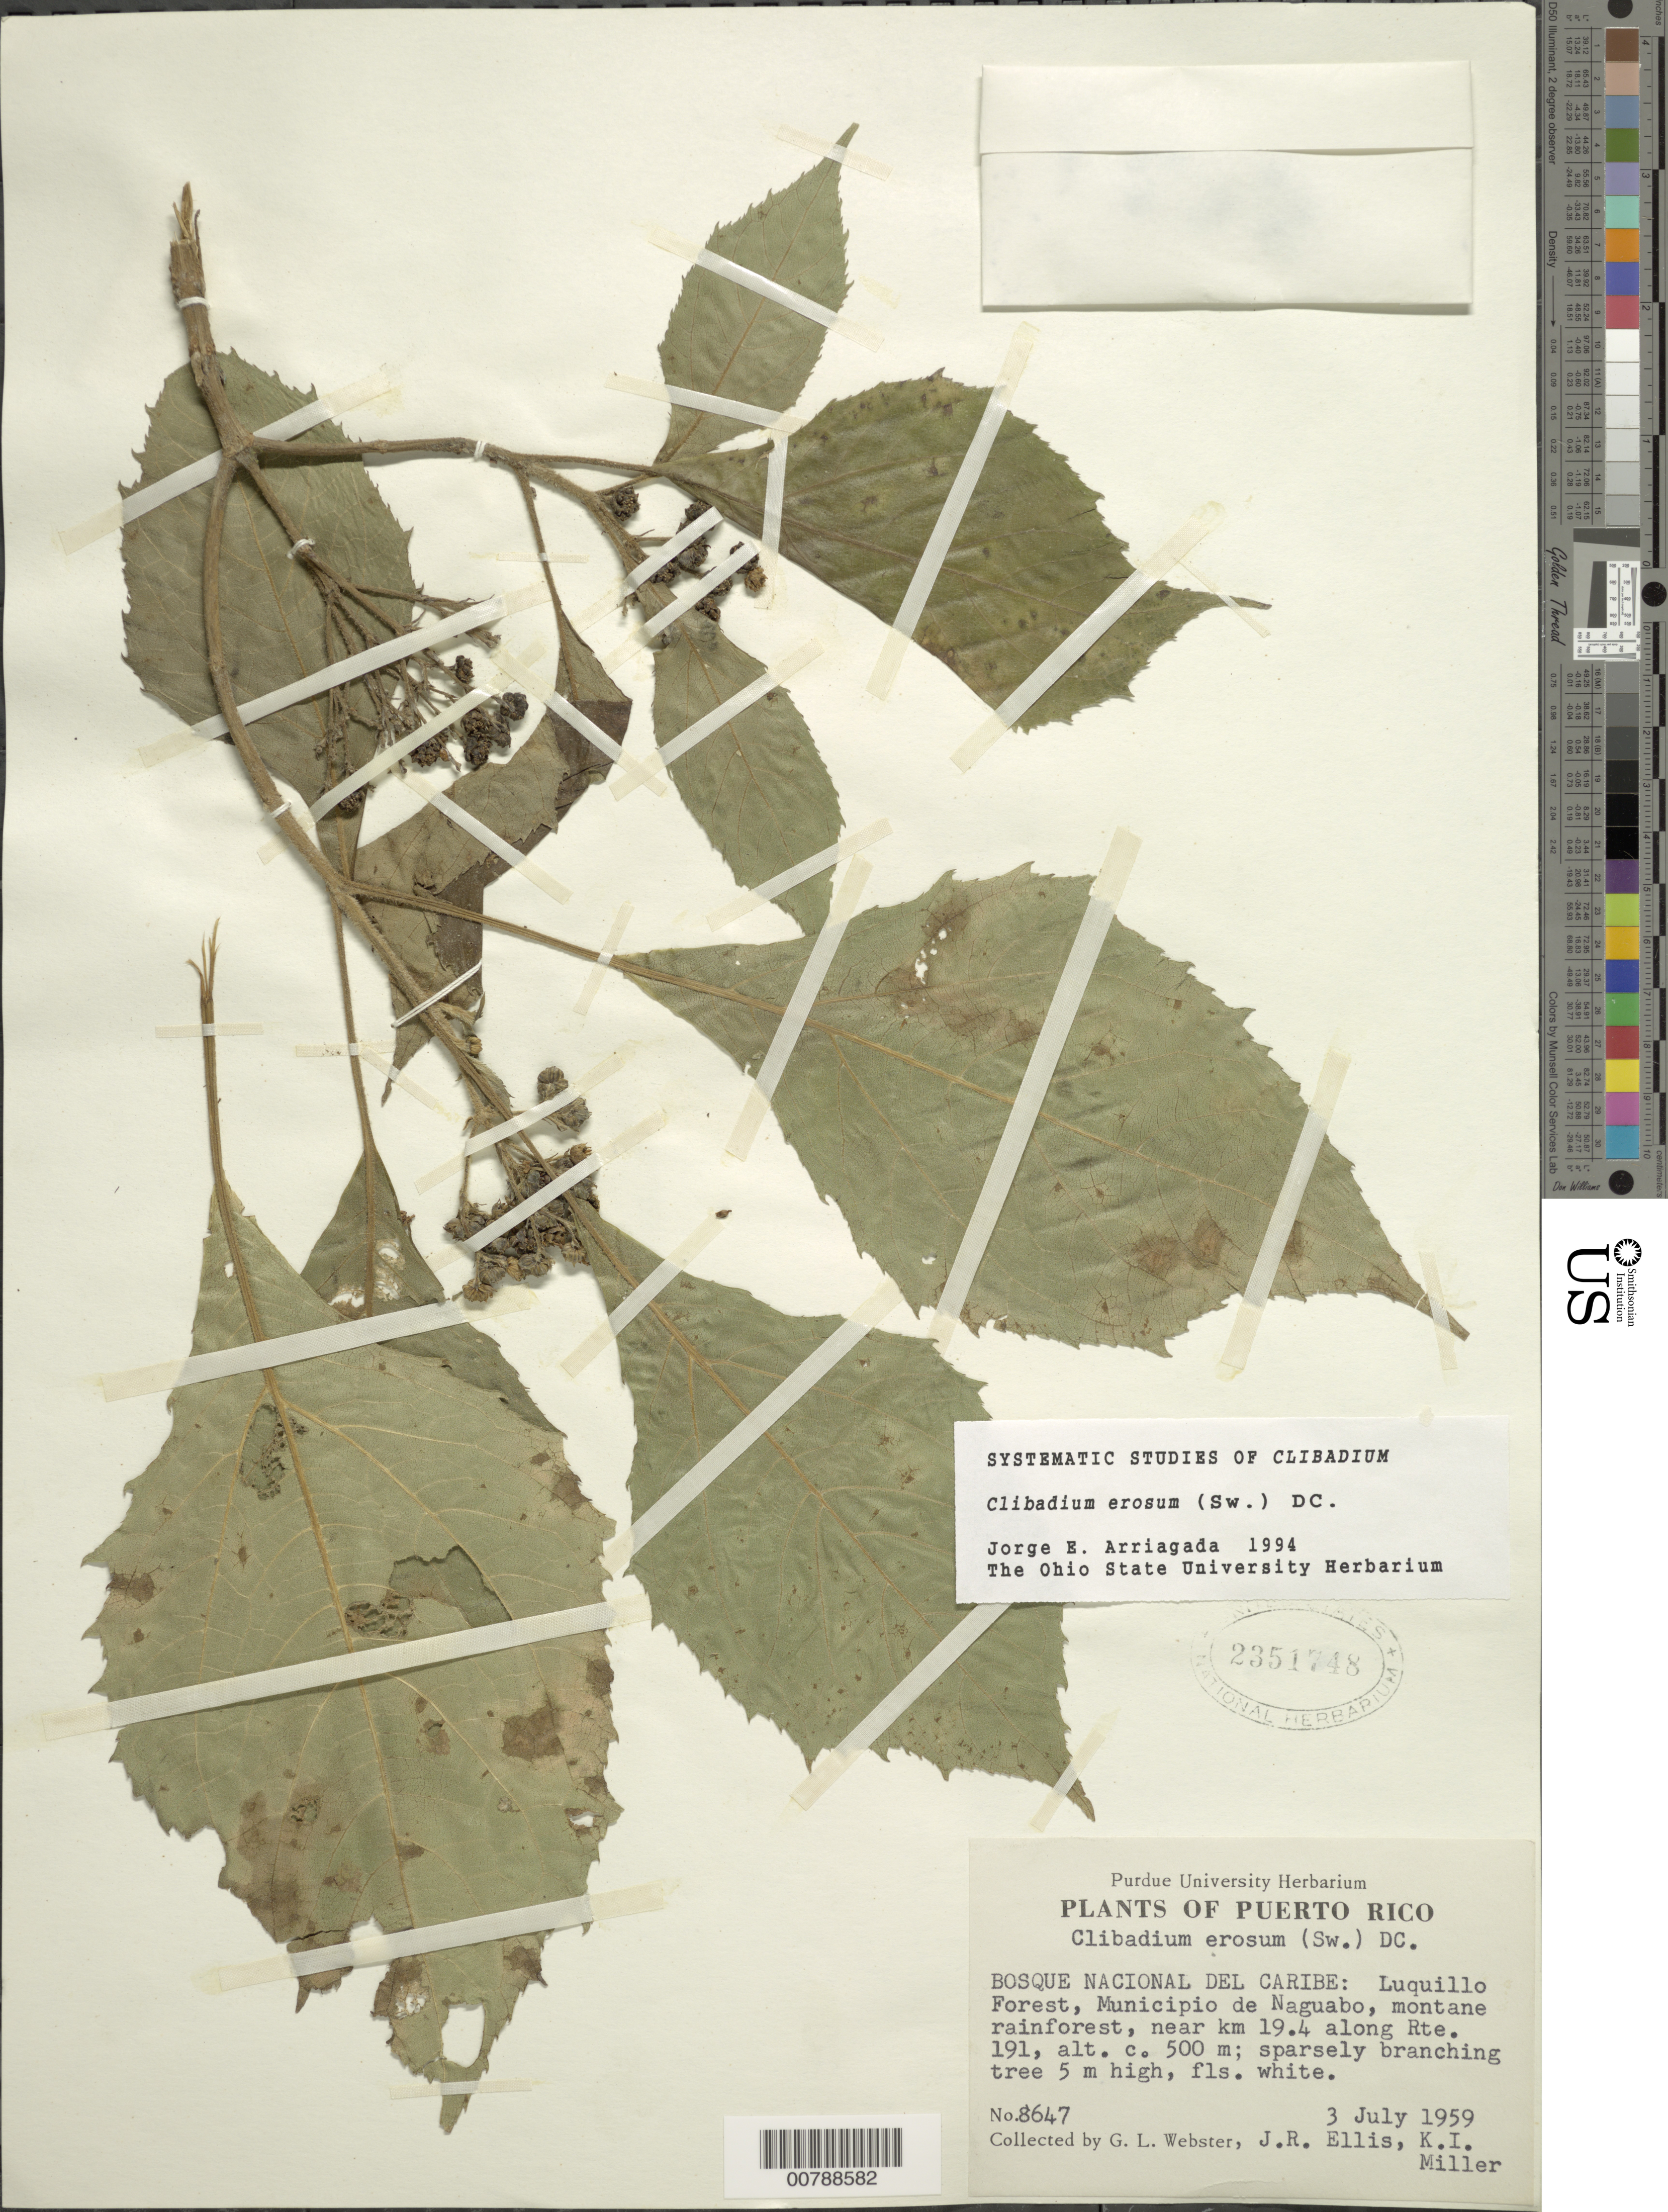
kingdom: Plantae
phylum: Tracheophyta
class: Magnoliopsida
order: Asterales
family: Asteraceae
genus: Clibadium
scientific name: Clibadium erosum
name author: (Sw.) DC.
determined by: Arriagada, J. E.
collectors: G. L. Webster, J. R. Ellis & K. I. Miller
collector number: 8647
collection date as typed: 03 Jul 1959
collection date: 1959-07-03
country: Puerto Rico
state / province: Naguabo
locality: Bosque Nacional del Caribe: Luquillo Forest, Municipio de Naguabo, montane rainforest, near Km 19.4 along Rte 191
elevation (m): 500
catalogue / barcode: US 2351748